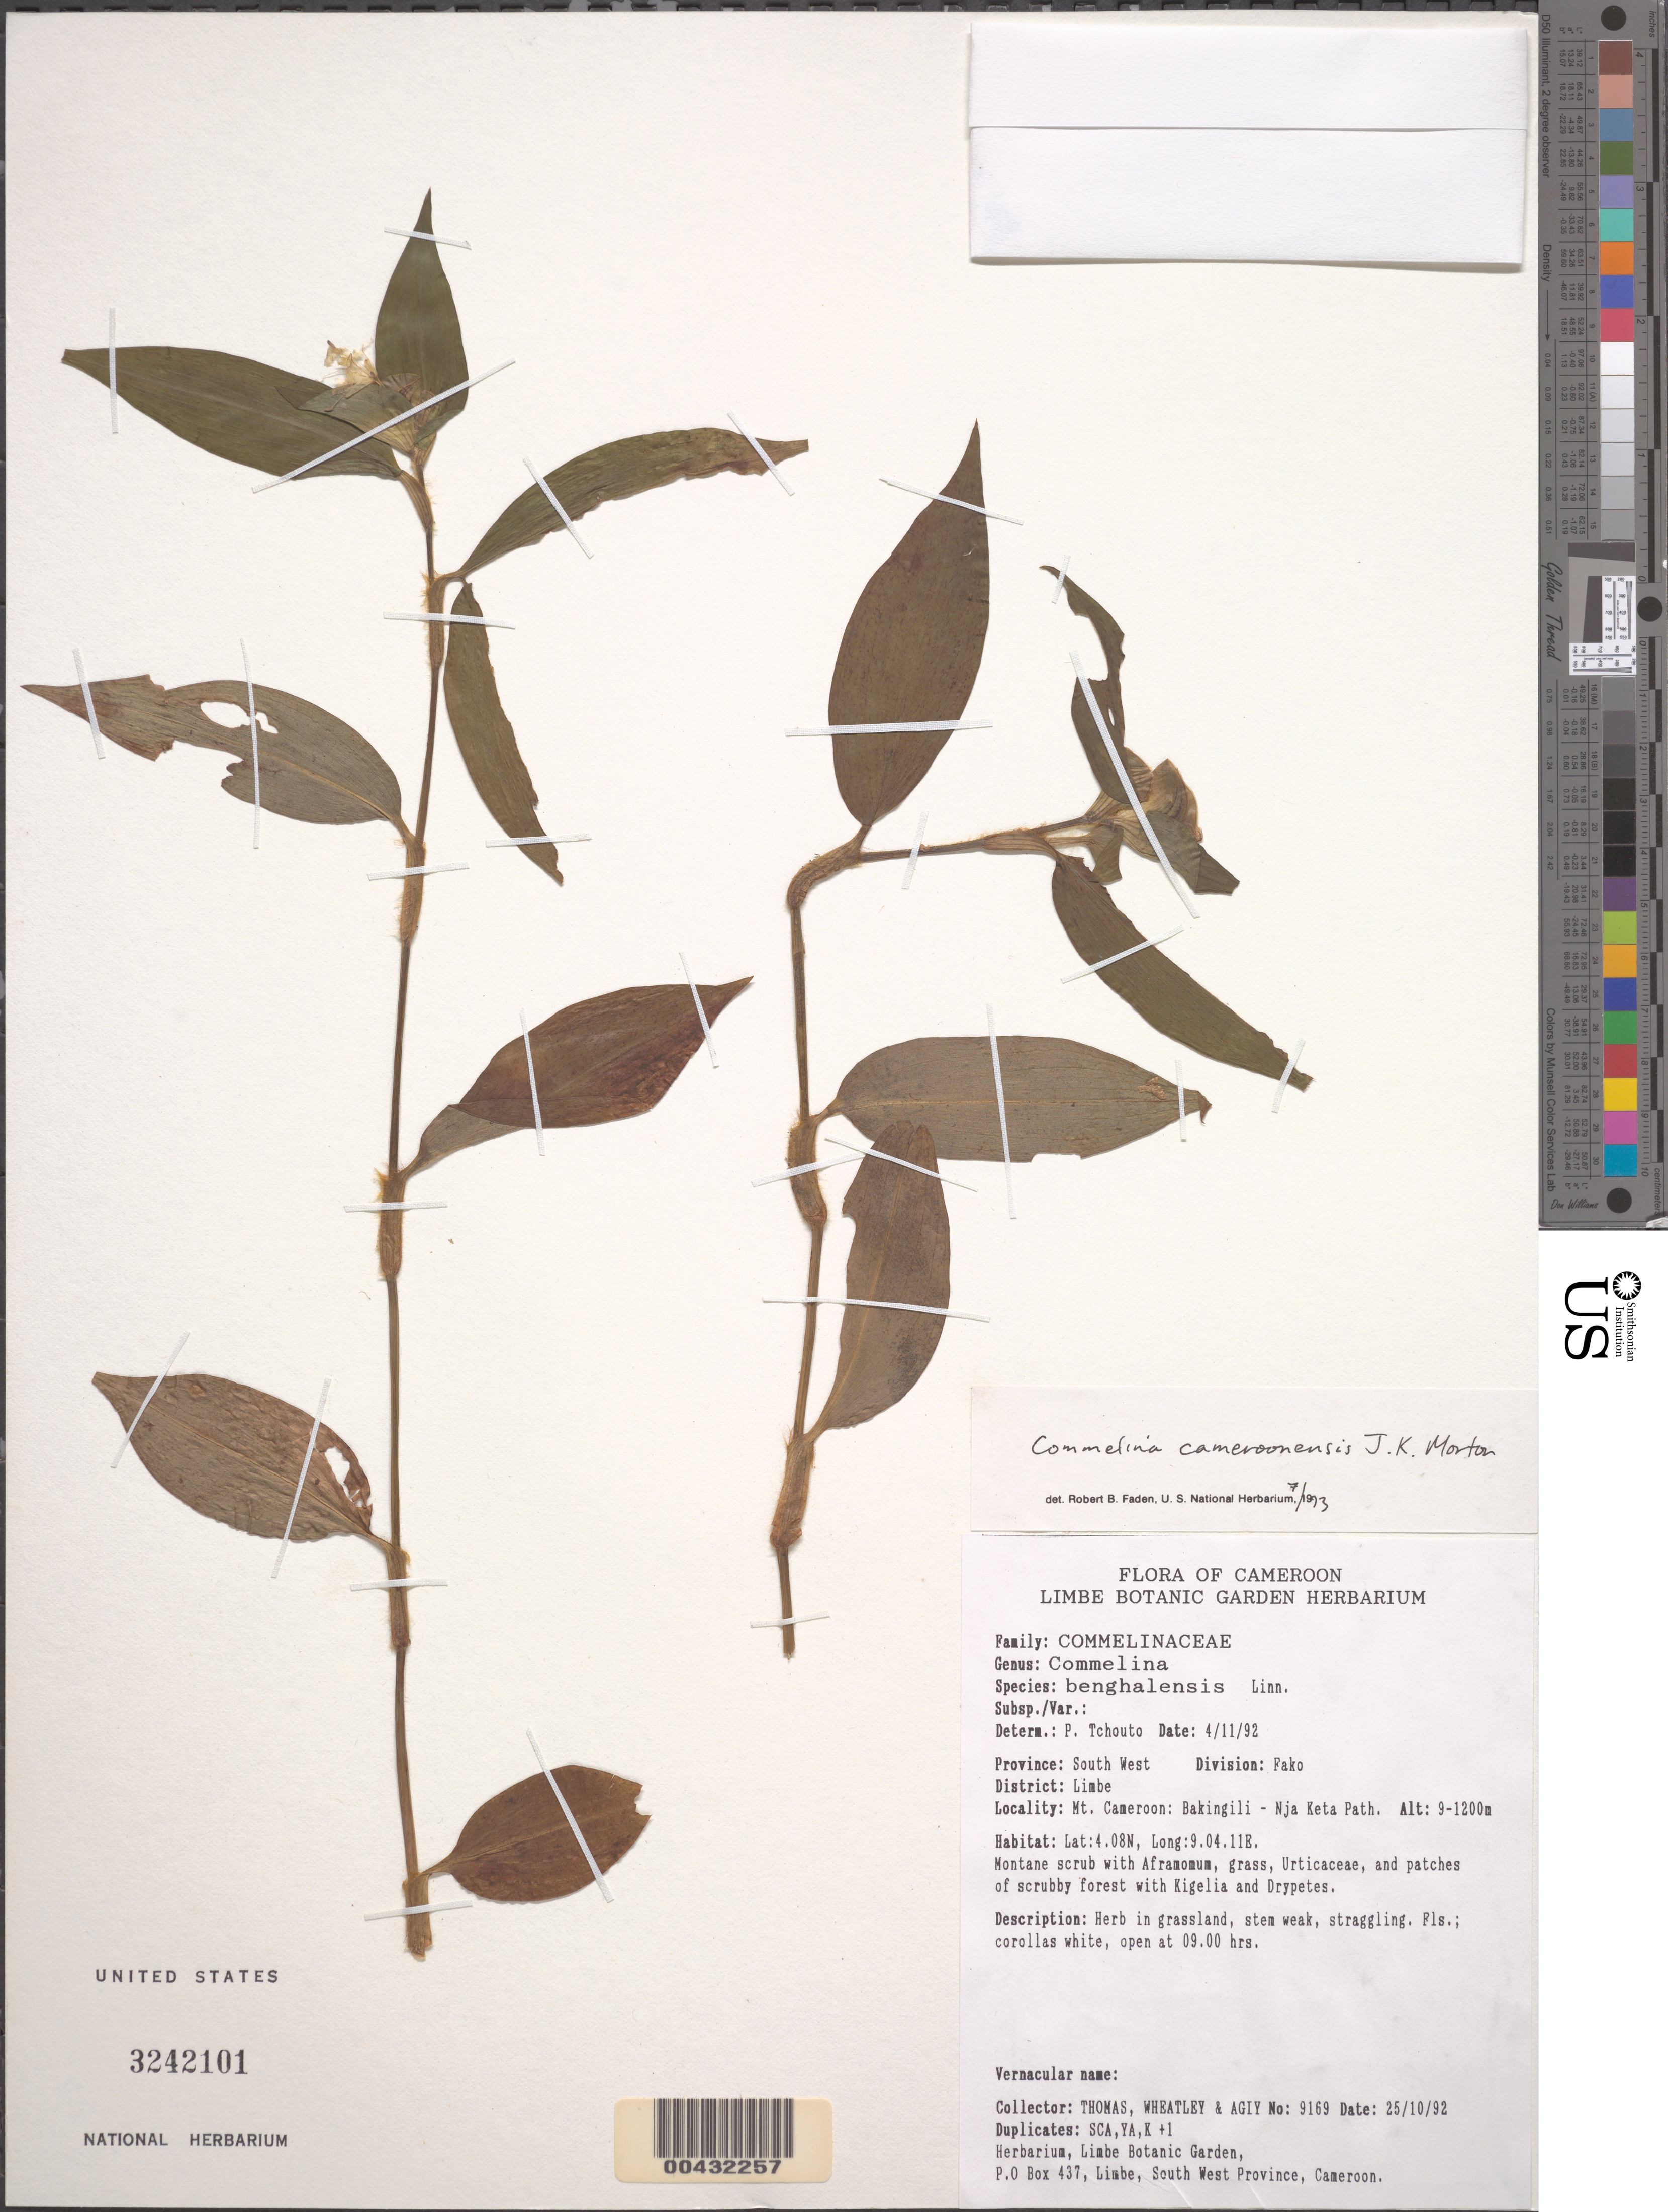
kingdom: Plantae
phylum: Tracheophyta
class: Liliopsida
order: Commelinales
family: Commelinaceae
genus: Commelina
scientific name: Commelina cameroonensis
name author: J.K. Morton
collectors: D. Thomas, -. Wheatley & -- Agiy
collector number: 9169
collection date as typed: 25 Oct 1992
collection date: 1992-10-25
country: Cameroon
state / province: Sud-Ouest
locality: Fako, limbe, mt cameroon bakingili, nja keta path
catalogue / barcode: US 3242101